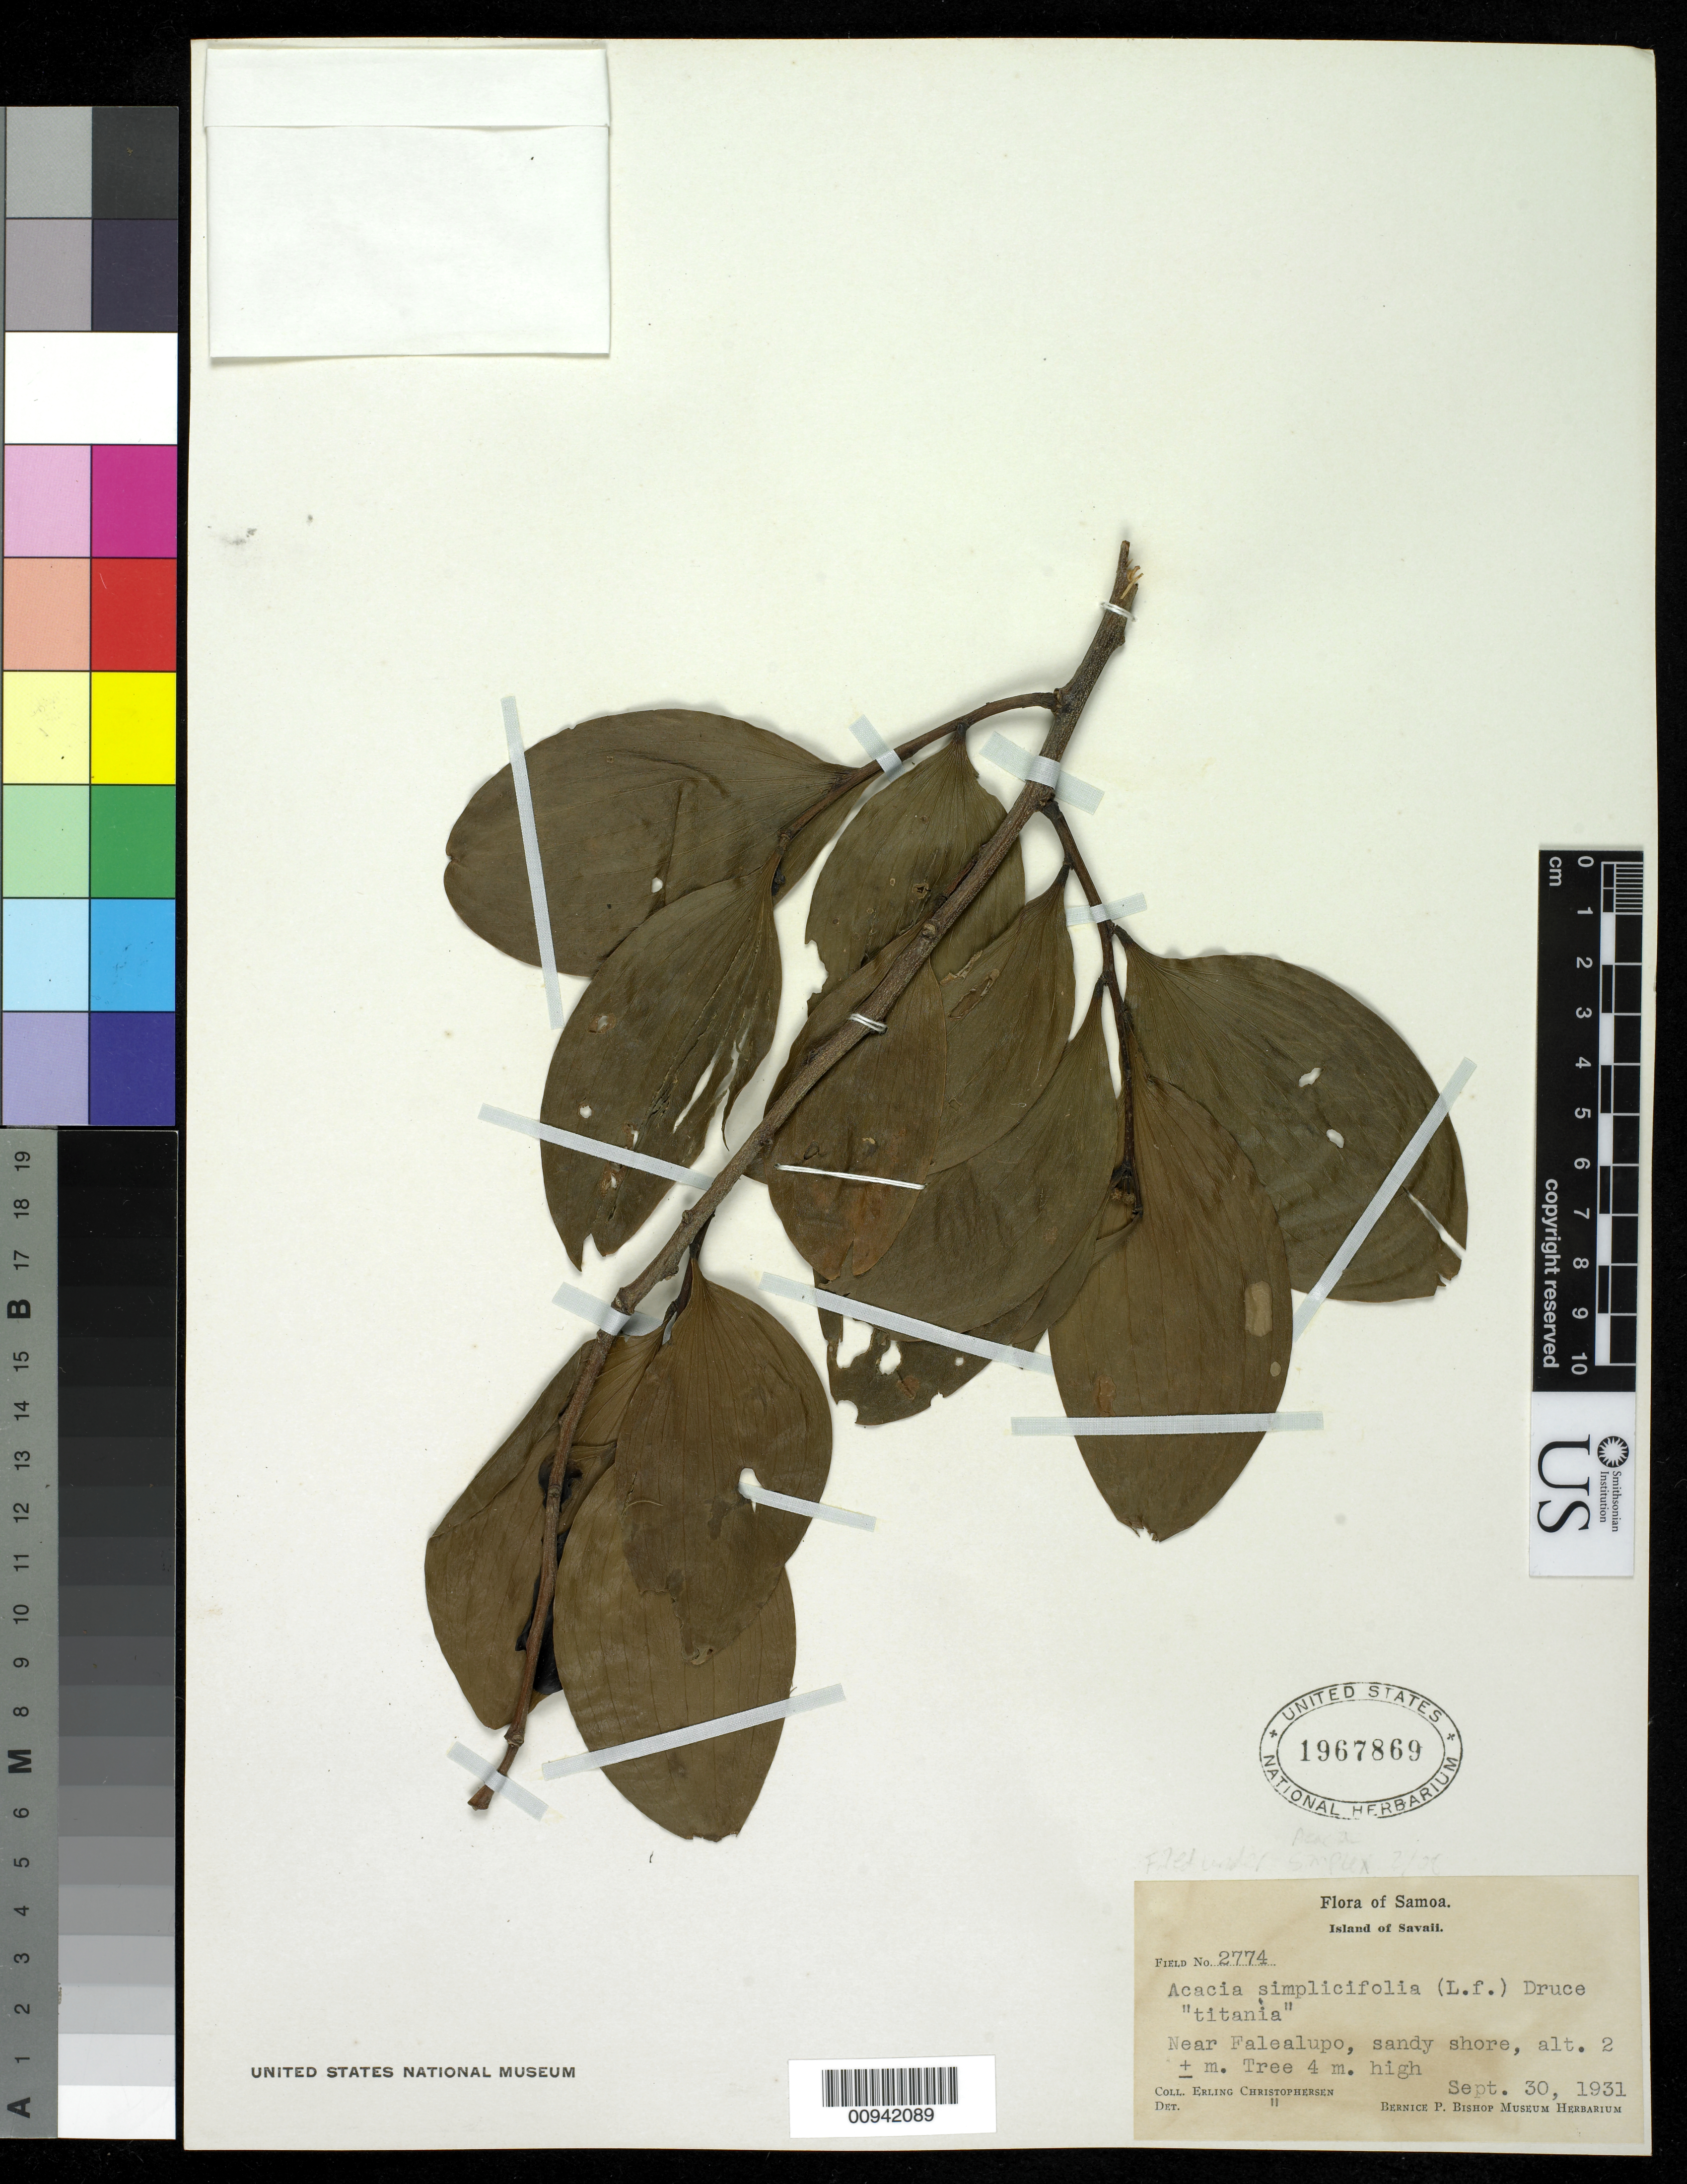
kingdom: Plantae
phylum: Tracheophyta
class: Magnoliopsida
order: Fabales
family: Fabaceae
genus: Acacia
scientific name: Acacia simplicifolia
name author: (L. f.) Schinz & Guillaumin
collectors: E. Christophersen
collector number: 2774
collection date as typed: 30 Sep 1931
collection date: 1931-09-30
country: Samoa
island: Savai'i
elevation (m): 2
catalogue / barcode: US 1967869